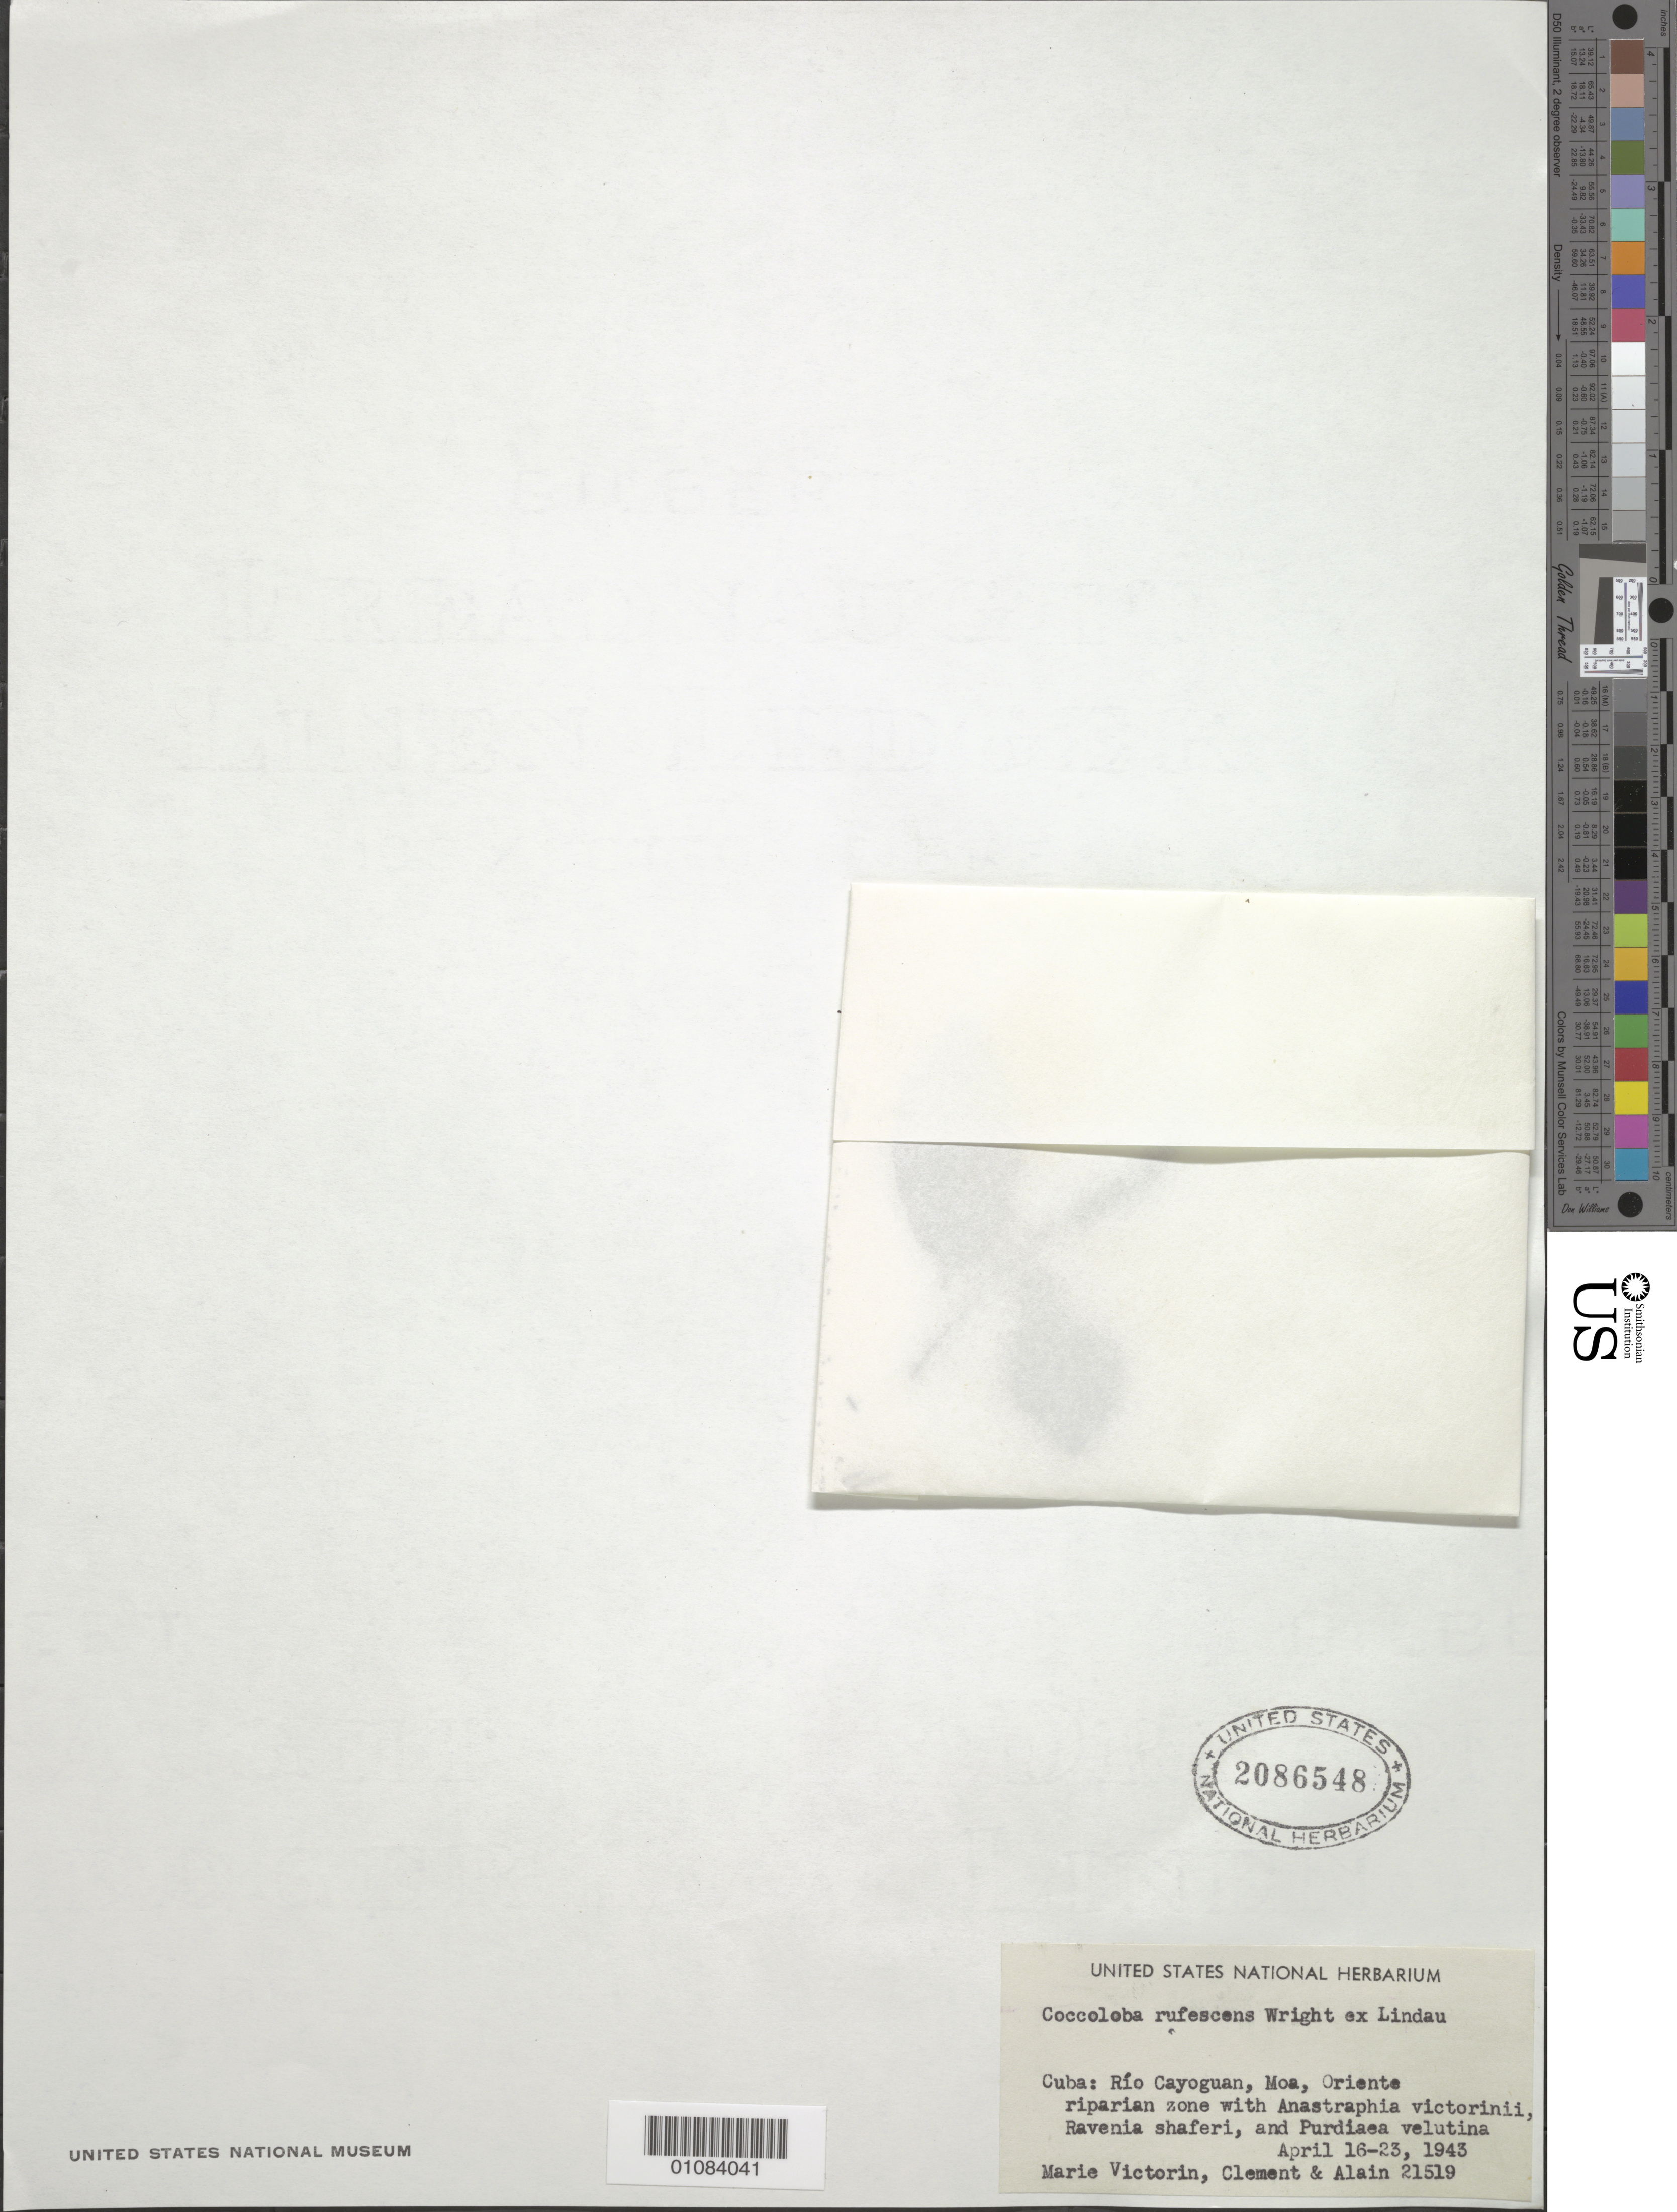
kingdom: Plantae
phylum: Tracheophyta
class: Magnoliopsida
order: Caryophyllales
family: Polygonaceae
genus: Coccoloba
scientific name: Coccoloba rufescens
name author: C. Wright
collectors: F. Victorin, A. H. Liogier & B. Clement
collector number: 21519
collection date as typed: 16 Apr 1943 to 23 Apr 1943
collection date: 1943-04-16/1943-04-23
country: Cuba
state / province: Holguín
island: Cuba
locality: Oriente, MOa, Rio Cayoguan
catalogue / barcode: US 2086548